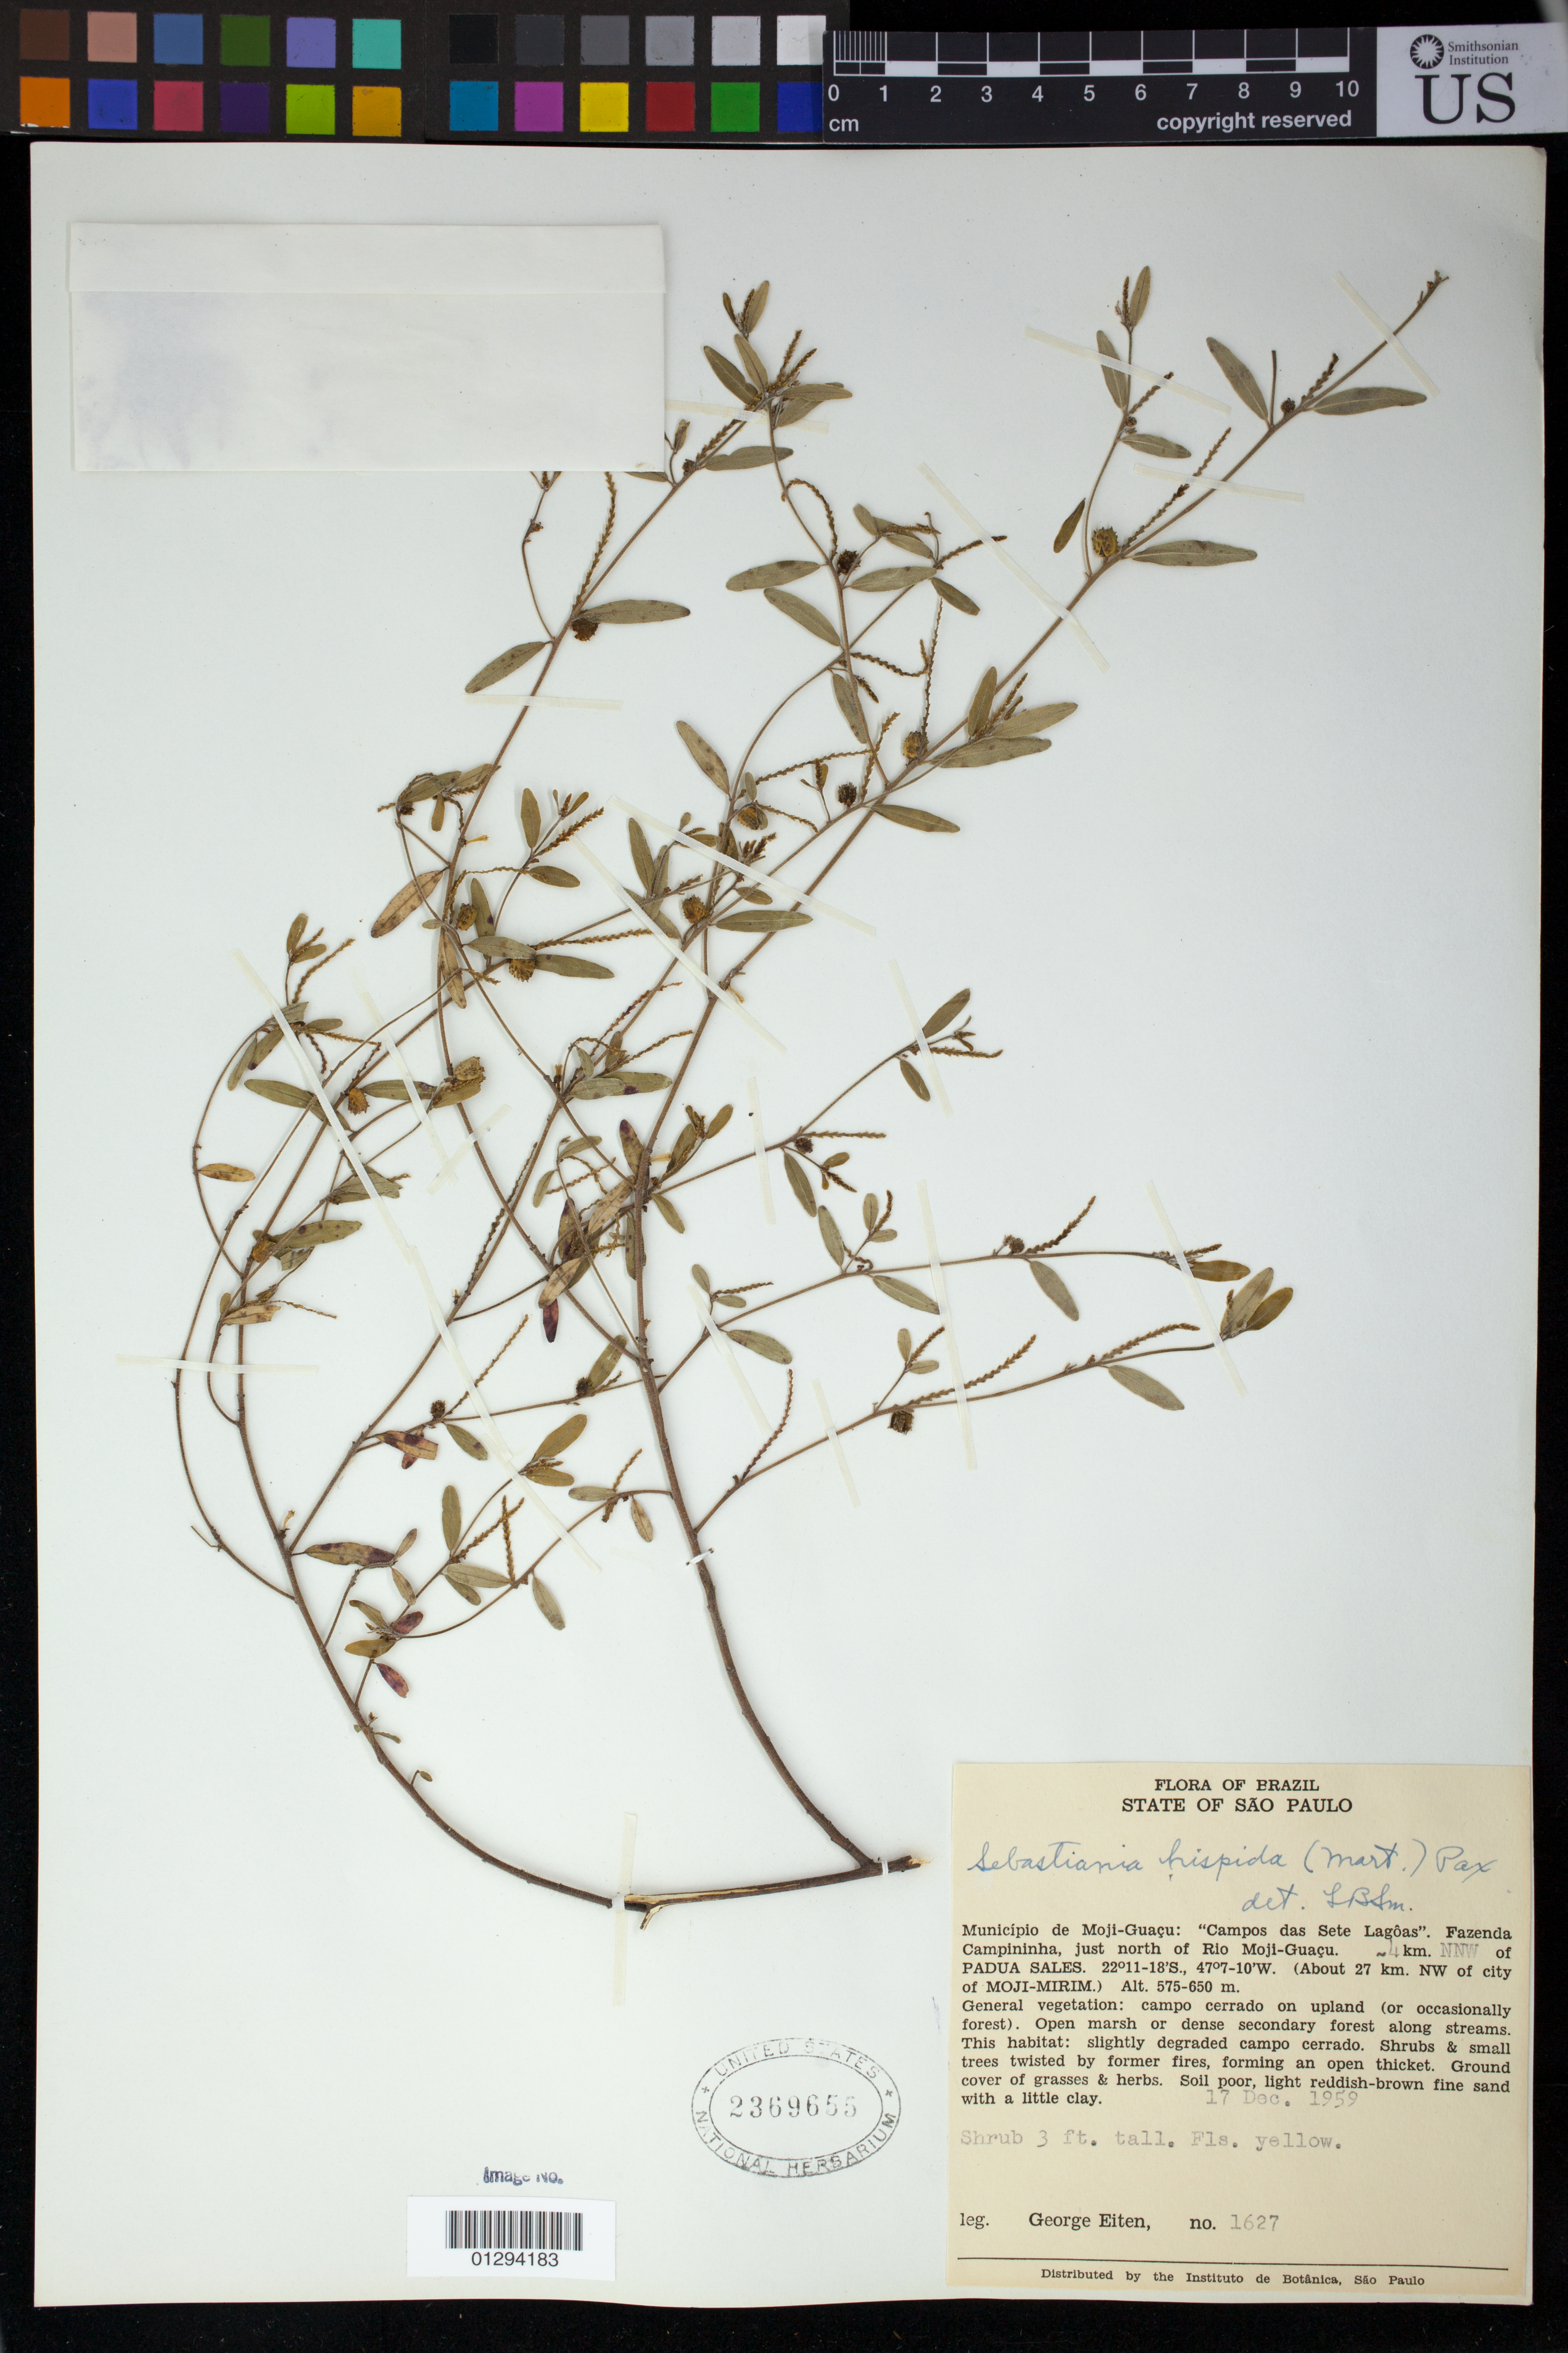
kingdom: Plantae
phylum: Tracheophyta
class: Magnoliopsida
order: Malpighiales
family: Euphorbiaceae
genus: Sebastiania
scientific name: Sebastiania hispida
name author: (Mart.) Pax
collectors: G. Eiten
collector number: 1627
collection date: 1959-12-17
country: Brazil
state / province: Sao Paulo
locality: Municipio de Moji-Guacu [Mogi Guacu]: "Campos das Sete Lagoas". Fazenda Campininha, just north of Rio Moji-Guaçu. ~4 km. NNW of PADUA SALES. (About 27 km. NW of city of MOJI-MIRIM [Mogi Mirim].)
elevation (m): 575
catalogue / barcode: US 2369655